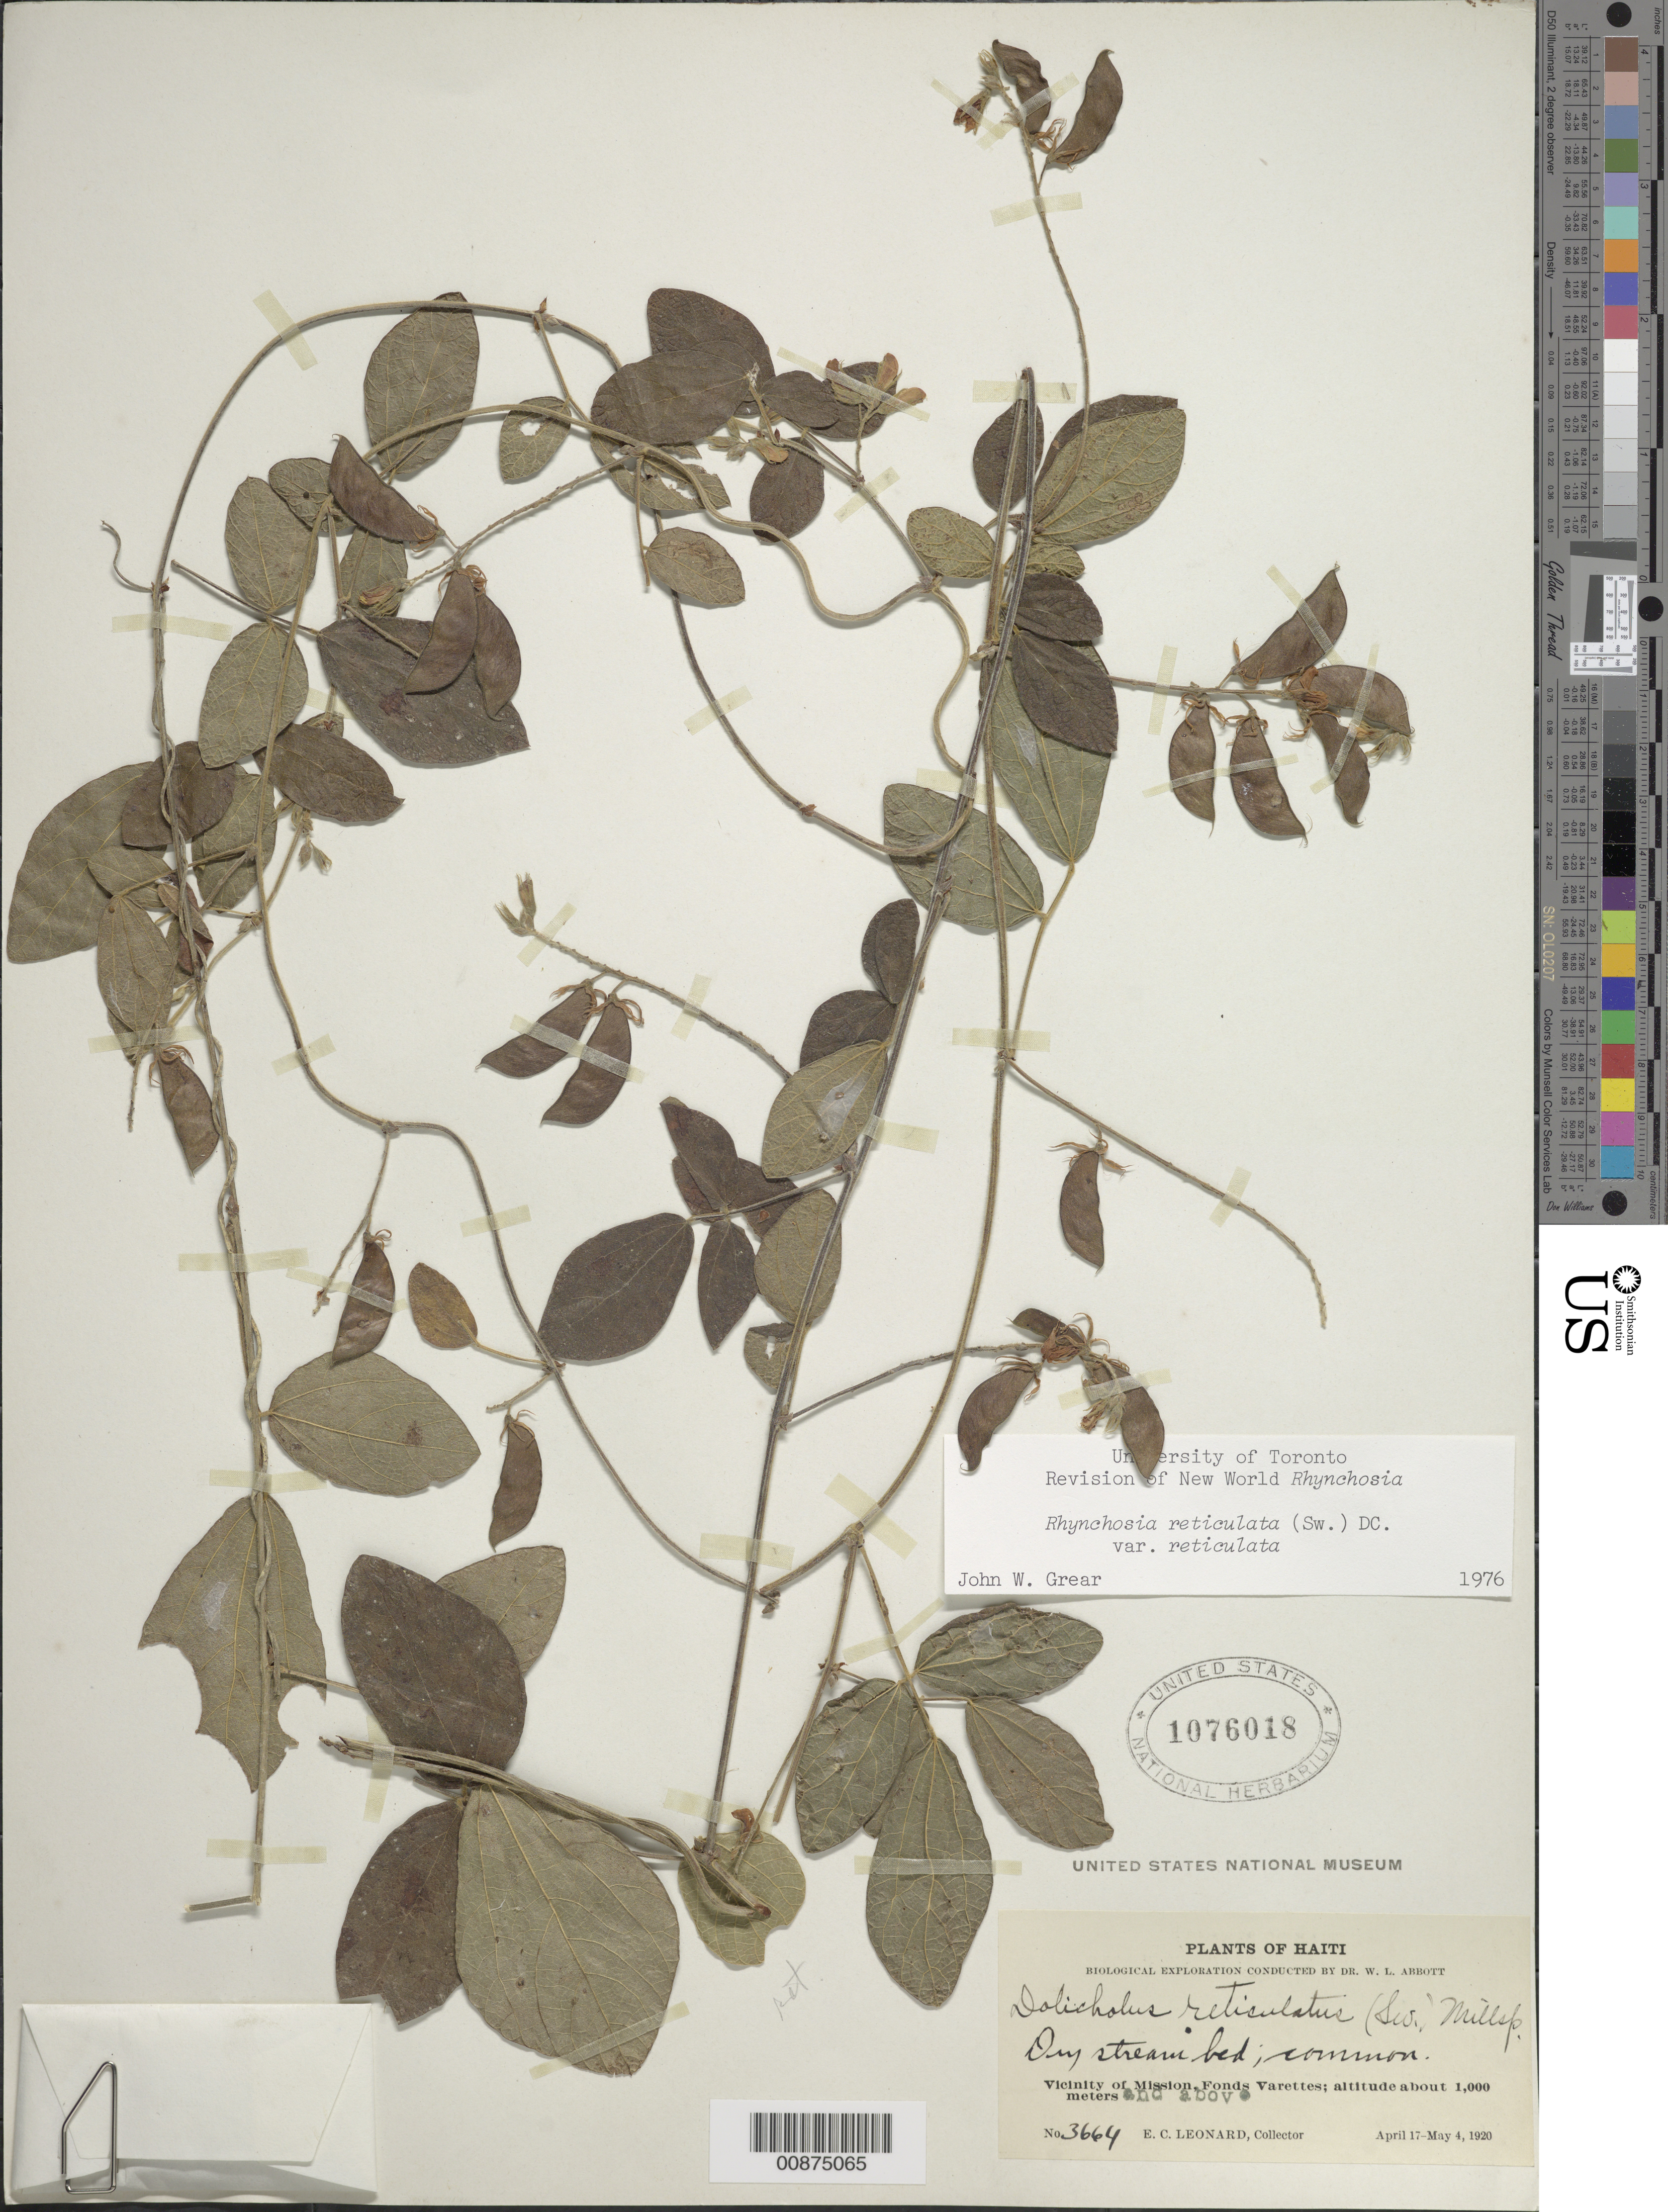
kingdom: Plantae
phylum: Tracheophyta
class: Magnoliopsida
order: Fabales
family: Fabaceae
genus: Rhynchosia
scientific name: Rhynchosia reticulata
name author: (Sw.) DC.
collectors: E. C. Leonard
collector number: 3664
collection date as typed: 17 Apr 1920 to 04 May 1920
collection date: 1920-04-17/1920-05-04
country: Haiti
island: Hispaniola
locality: Vicinity of Mission, Fonds Varettes.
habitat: Dry stream bed.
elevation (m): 1000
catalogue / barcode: US 1076018